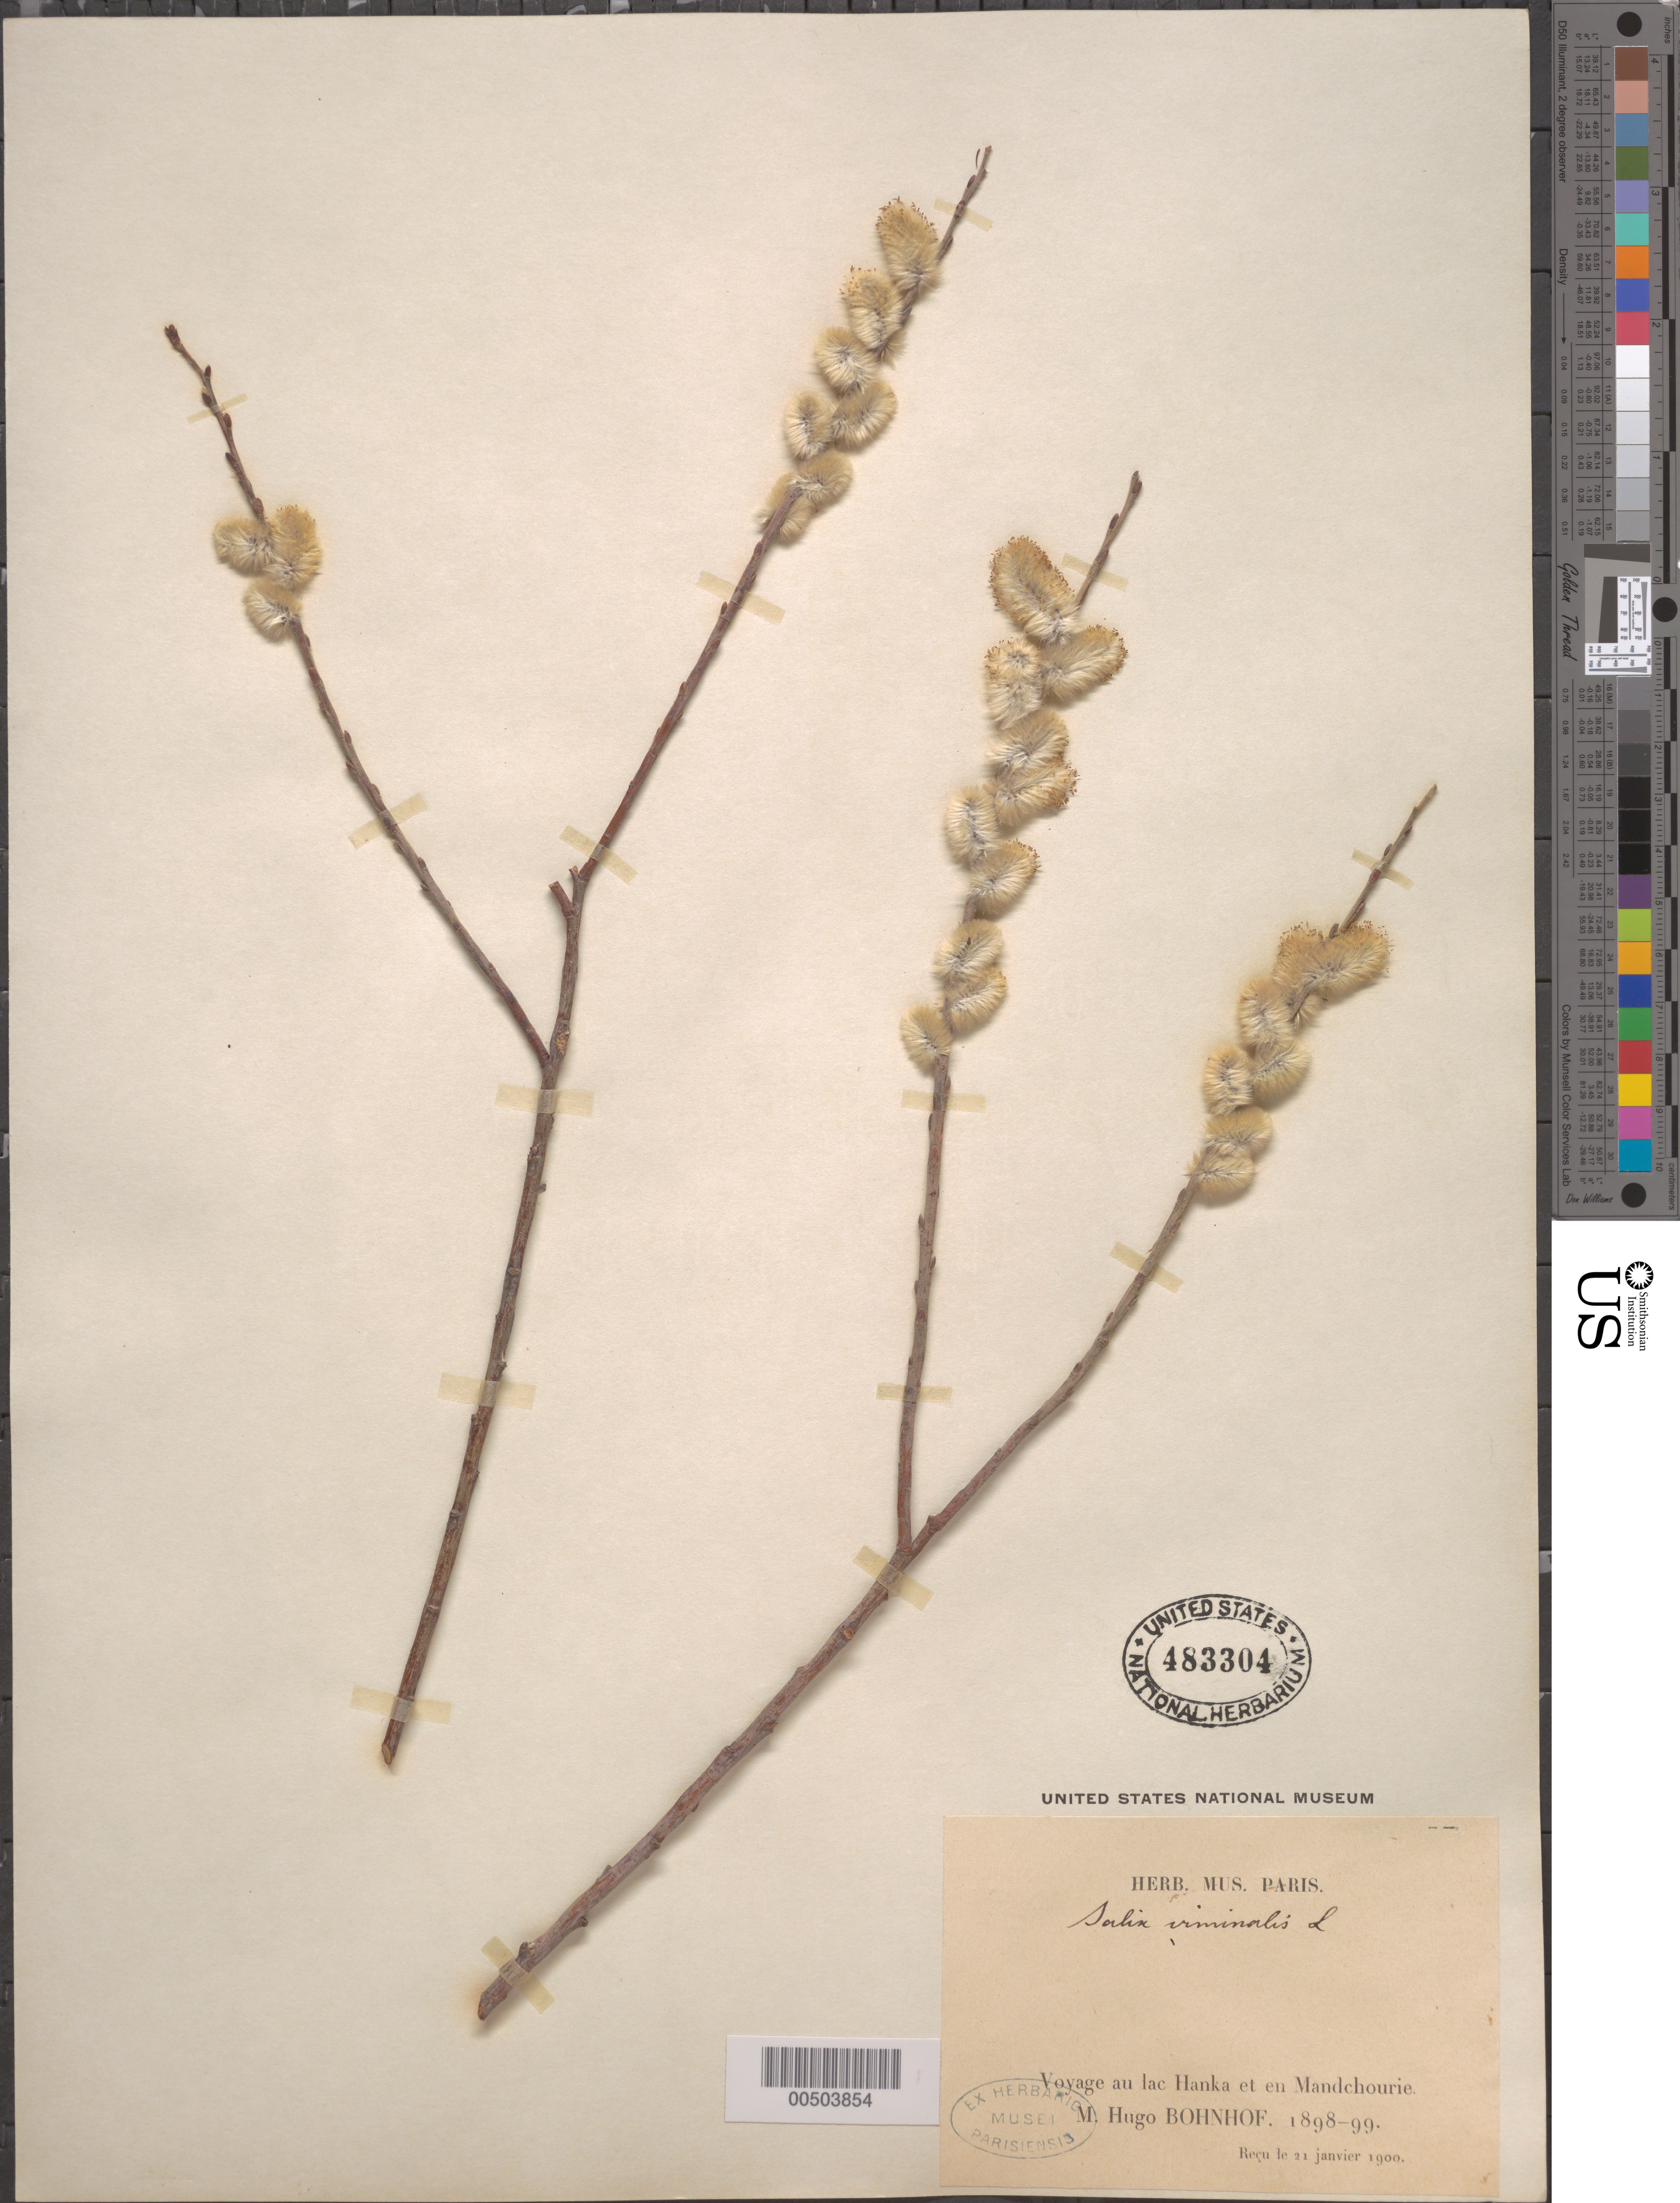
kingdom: Plantae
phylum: Tracheophyta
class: Magnoliopsida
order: Malpighiales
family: Salicaceae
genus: Salix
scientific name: Salix viminalis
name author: L.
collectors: M. Bohnhof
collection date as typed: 21 Jan 1900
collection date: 1900-01-21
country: China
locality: Voyage au lac Hanka et en Mandchourie.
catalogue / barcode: US 483304